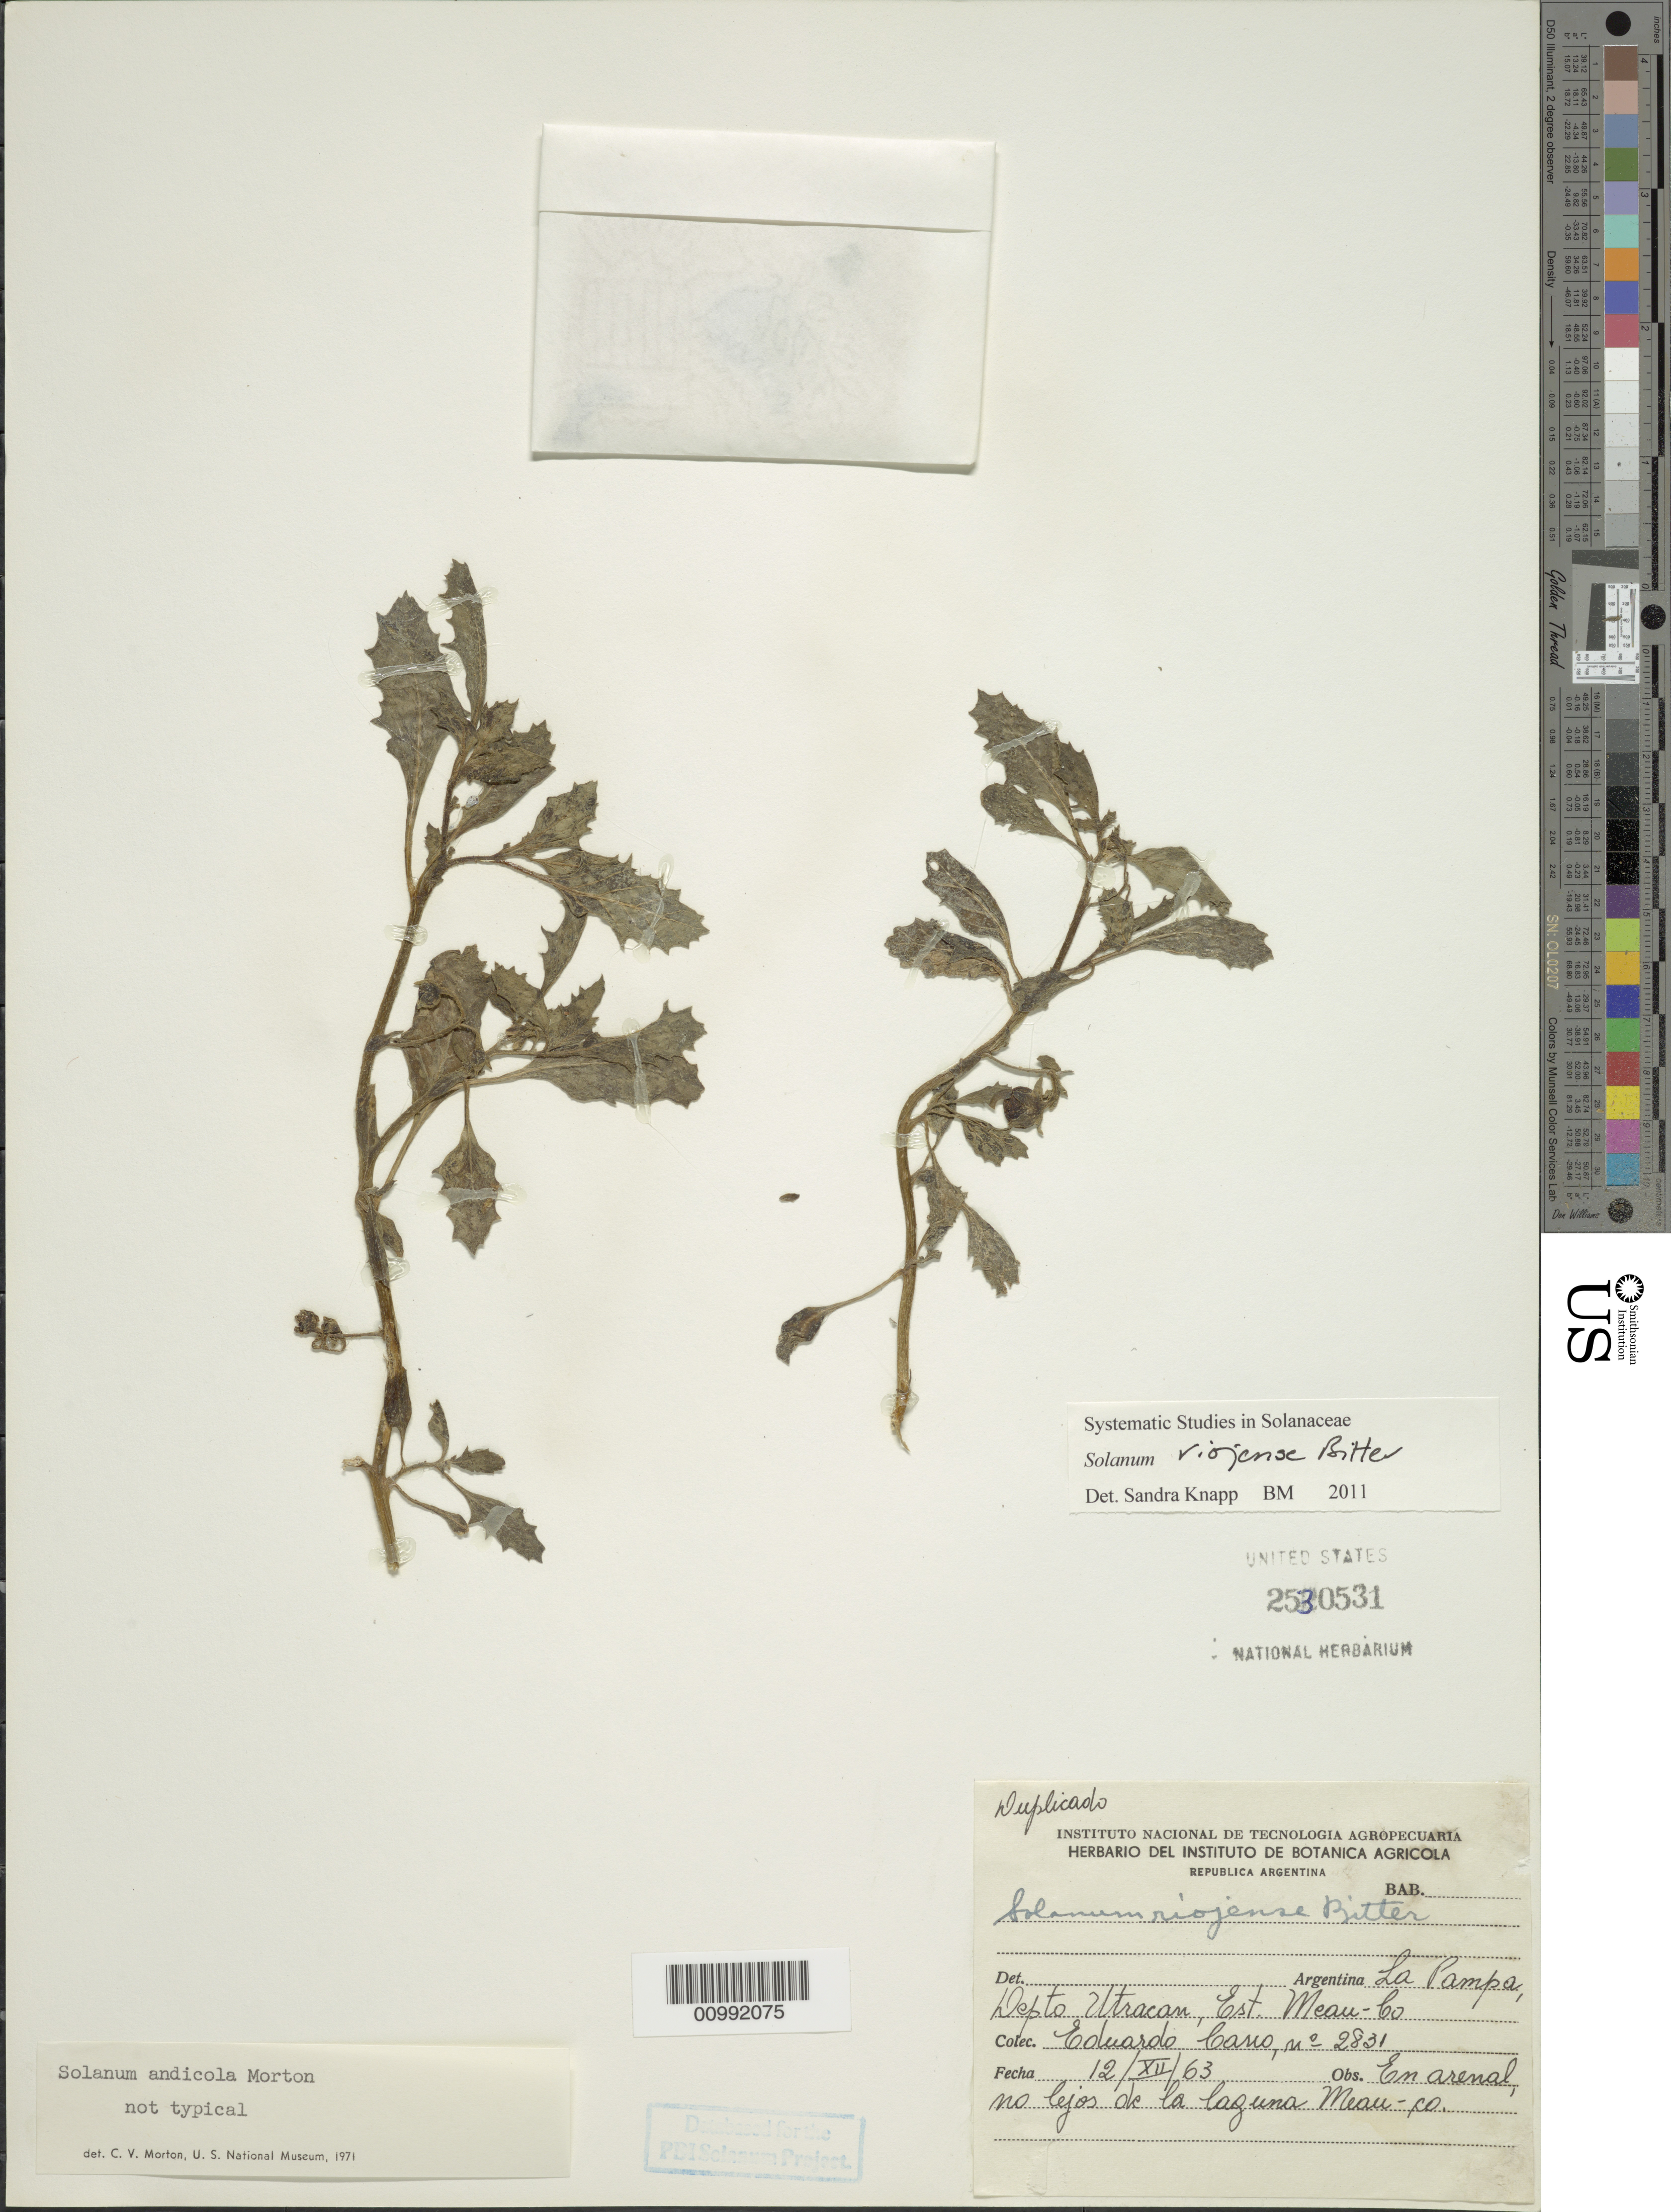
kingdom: Plantae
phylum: Tracheophyta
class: Magnoliopsida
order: Solanales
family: Solanaceae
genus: Solanum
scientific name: Solanum triflorum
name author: Nutt.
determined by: Knapp, S. D.; Barboza, G. E.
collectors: E. Cano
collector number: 2831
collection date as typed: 12 Dec 1963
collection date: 1963-12-12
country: Argentina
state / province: La Pampa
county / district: Utracan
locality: no lejos de la laguna Meau-co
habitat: en arenal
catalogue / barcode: US 2530531